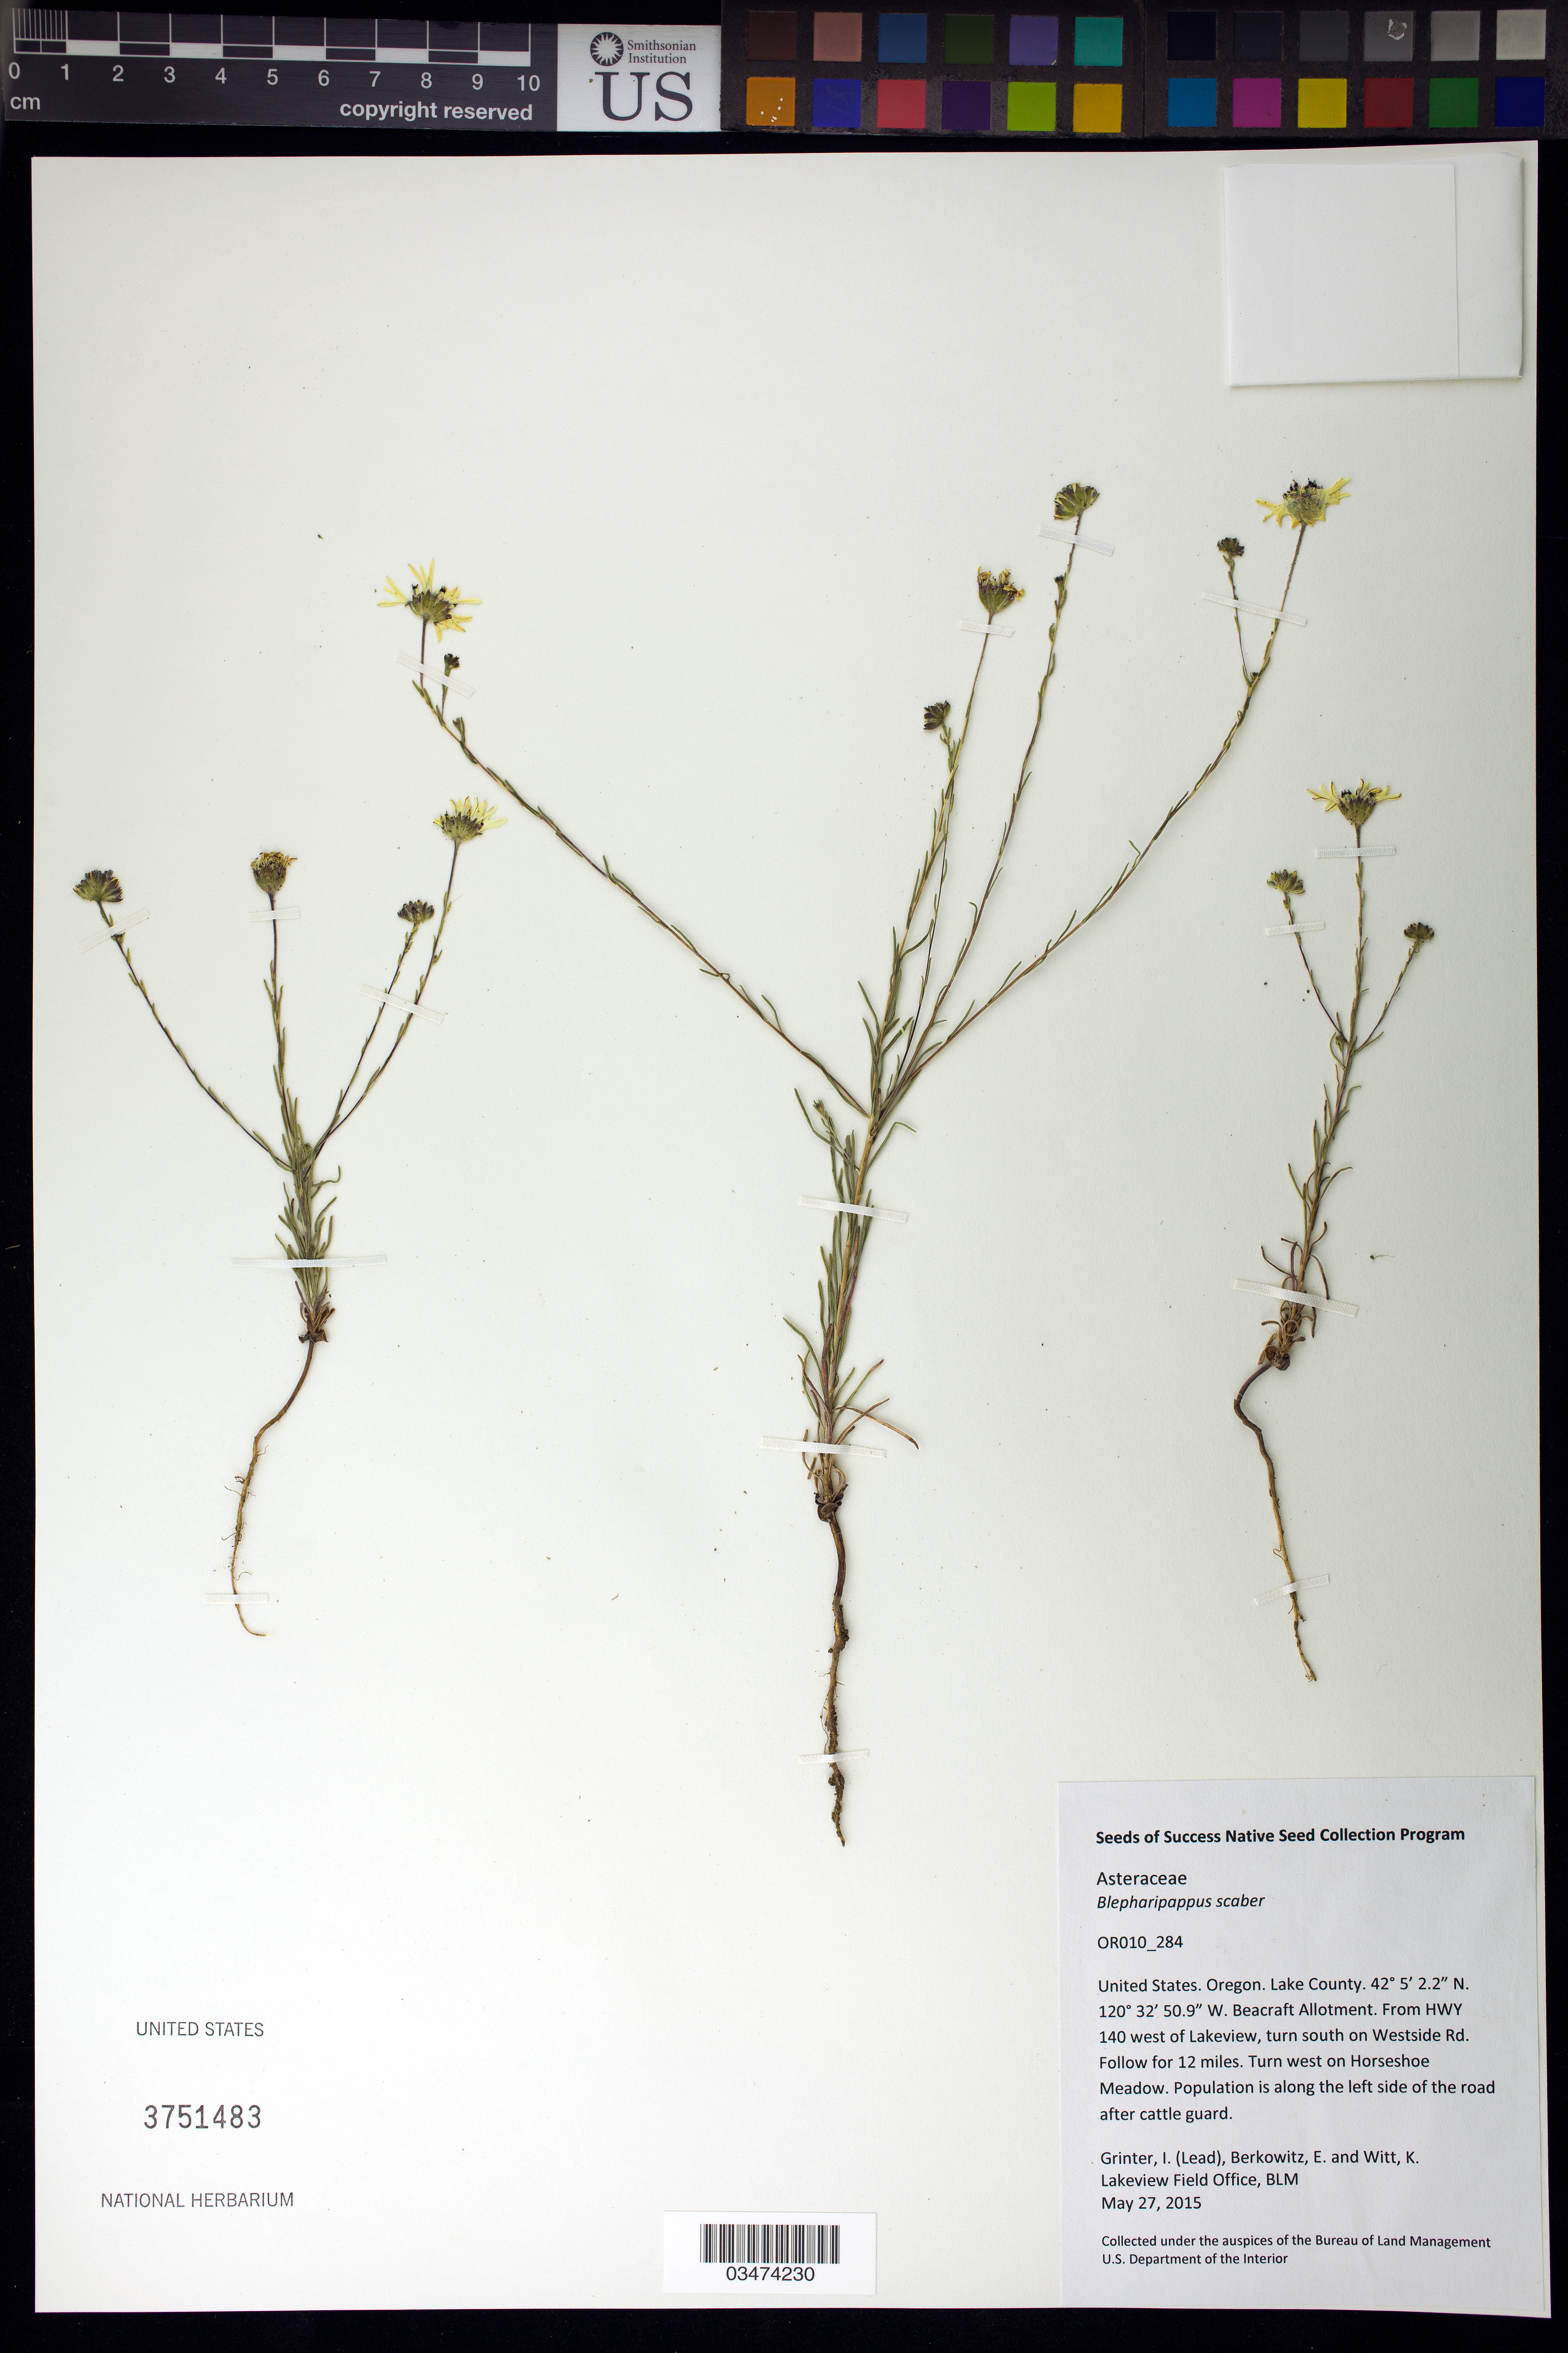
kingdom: Plantae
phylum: Tracheophyta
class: Magnoliopsida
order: Asterales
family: Asteraceae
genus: Blepharipappus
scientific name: Blepharipappus scaber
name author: A. Gray in W.H. Brewer et al.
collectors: I. Grinter, E. Berkowitz & K. Witt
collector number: OR010-284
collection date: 2015-05-27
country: United States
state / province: Oregon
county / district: Lake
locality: Beacraft Allotment. Horseshoe meadow.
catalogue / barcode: US 3751483